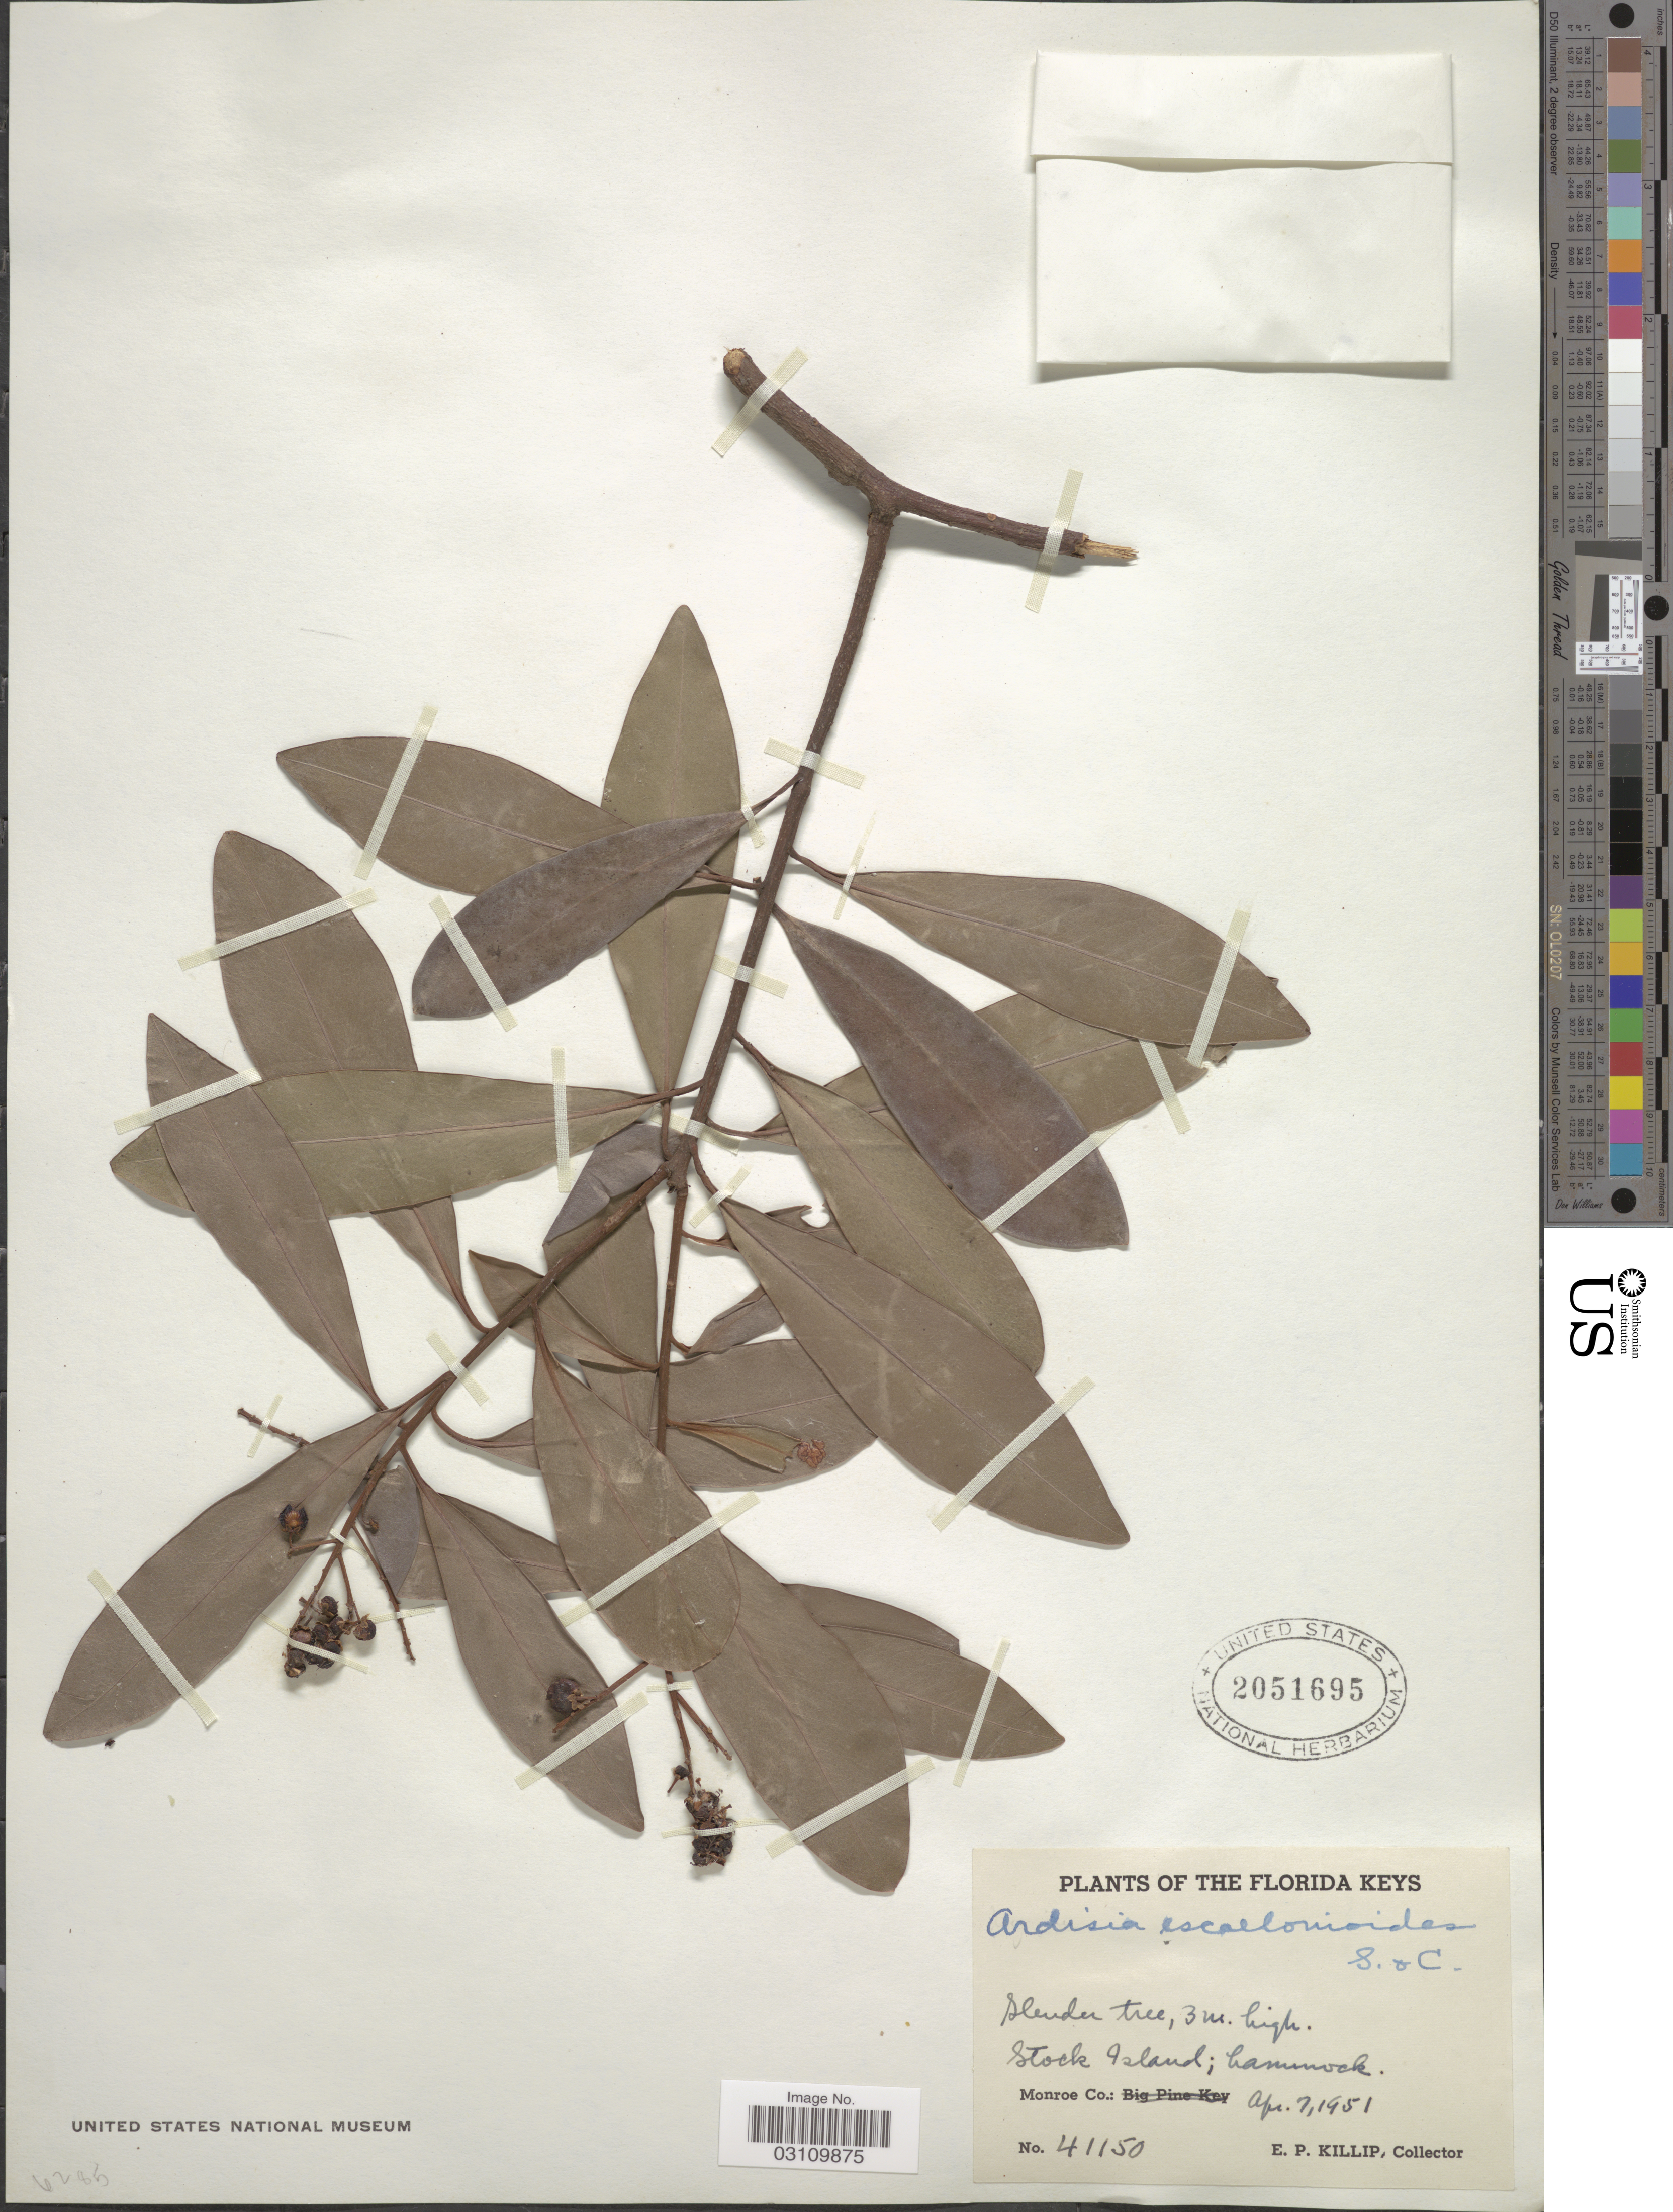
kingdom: Plantae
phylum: Tracheophyta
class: Magnoliopsida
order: Ericales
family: Primulaceae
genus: Ardisia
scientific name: Ardisia escallonioides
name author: Schltdl. & Cham.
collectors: E. P. Killip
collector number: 41150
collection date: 1951-04-07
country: United States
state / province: Florida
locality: The Florida Keys, Stock Island; hammock. Monroe Co.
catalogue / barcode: US 2051695